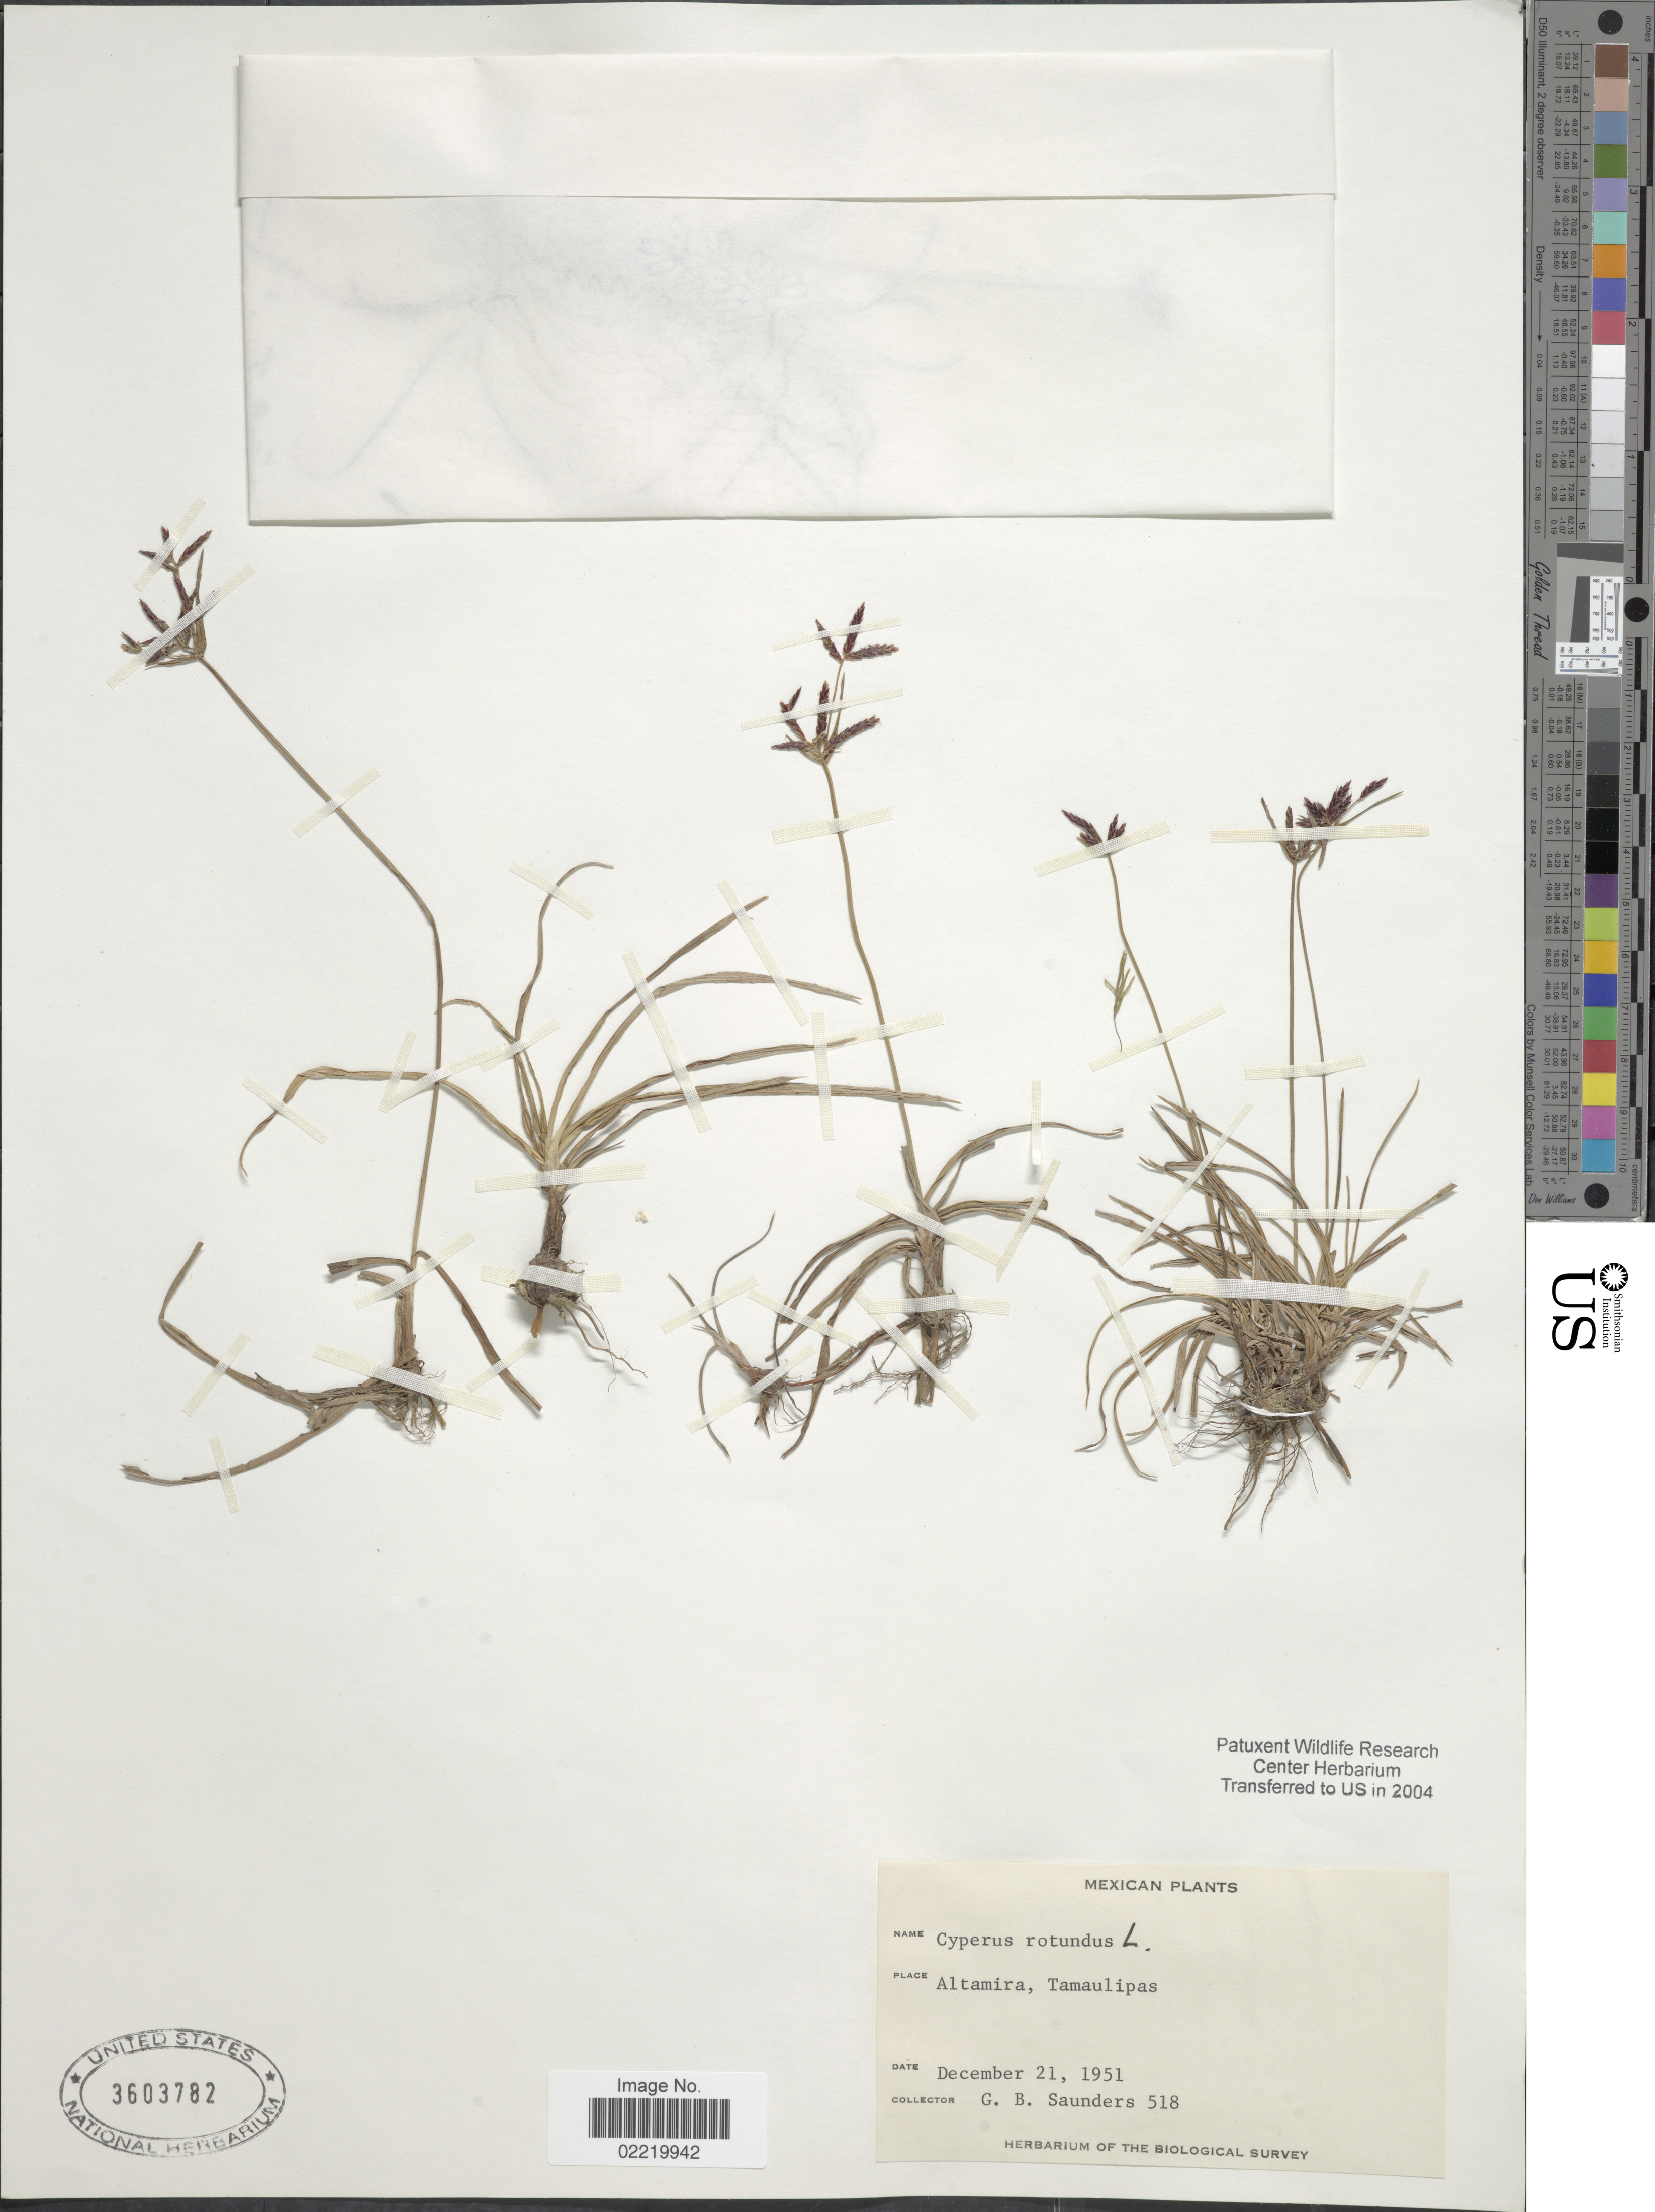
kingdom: Plantae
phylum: Tracheophyta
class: Liliopsida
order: Poales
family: Cyperaceae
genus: Cyperus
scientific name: Cyperus rotundus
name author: L.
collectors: G. B. Saunders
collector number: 518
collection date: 1951-12-21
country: Mexico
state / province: Tamaulipas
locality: Altamira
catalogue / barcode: US 3603782